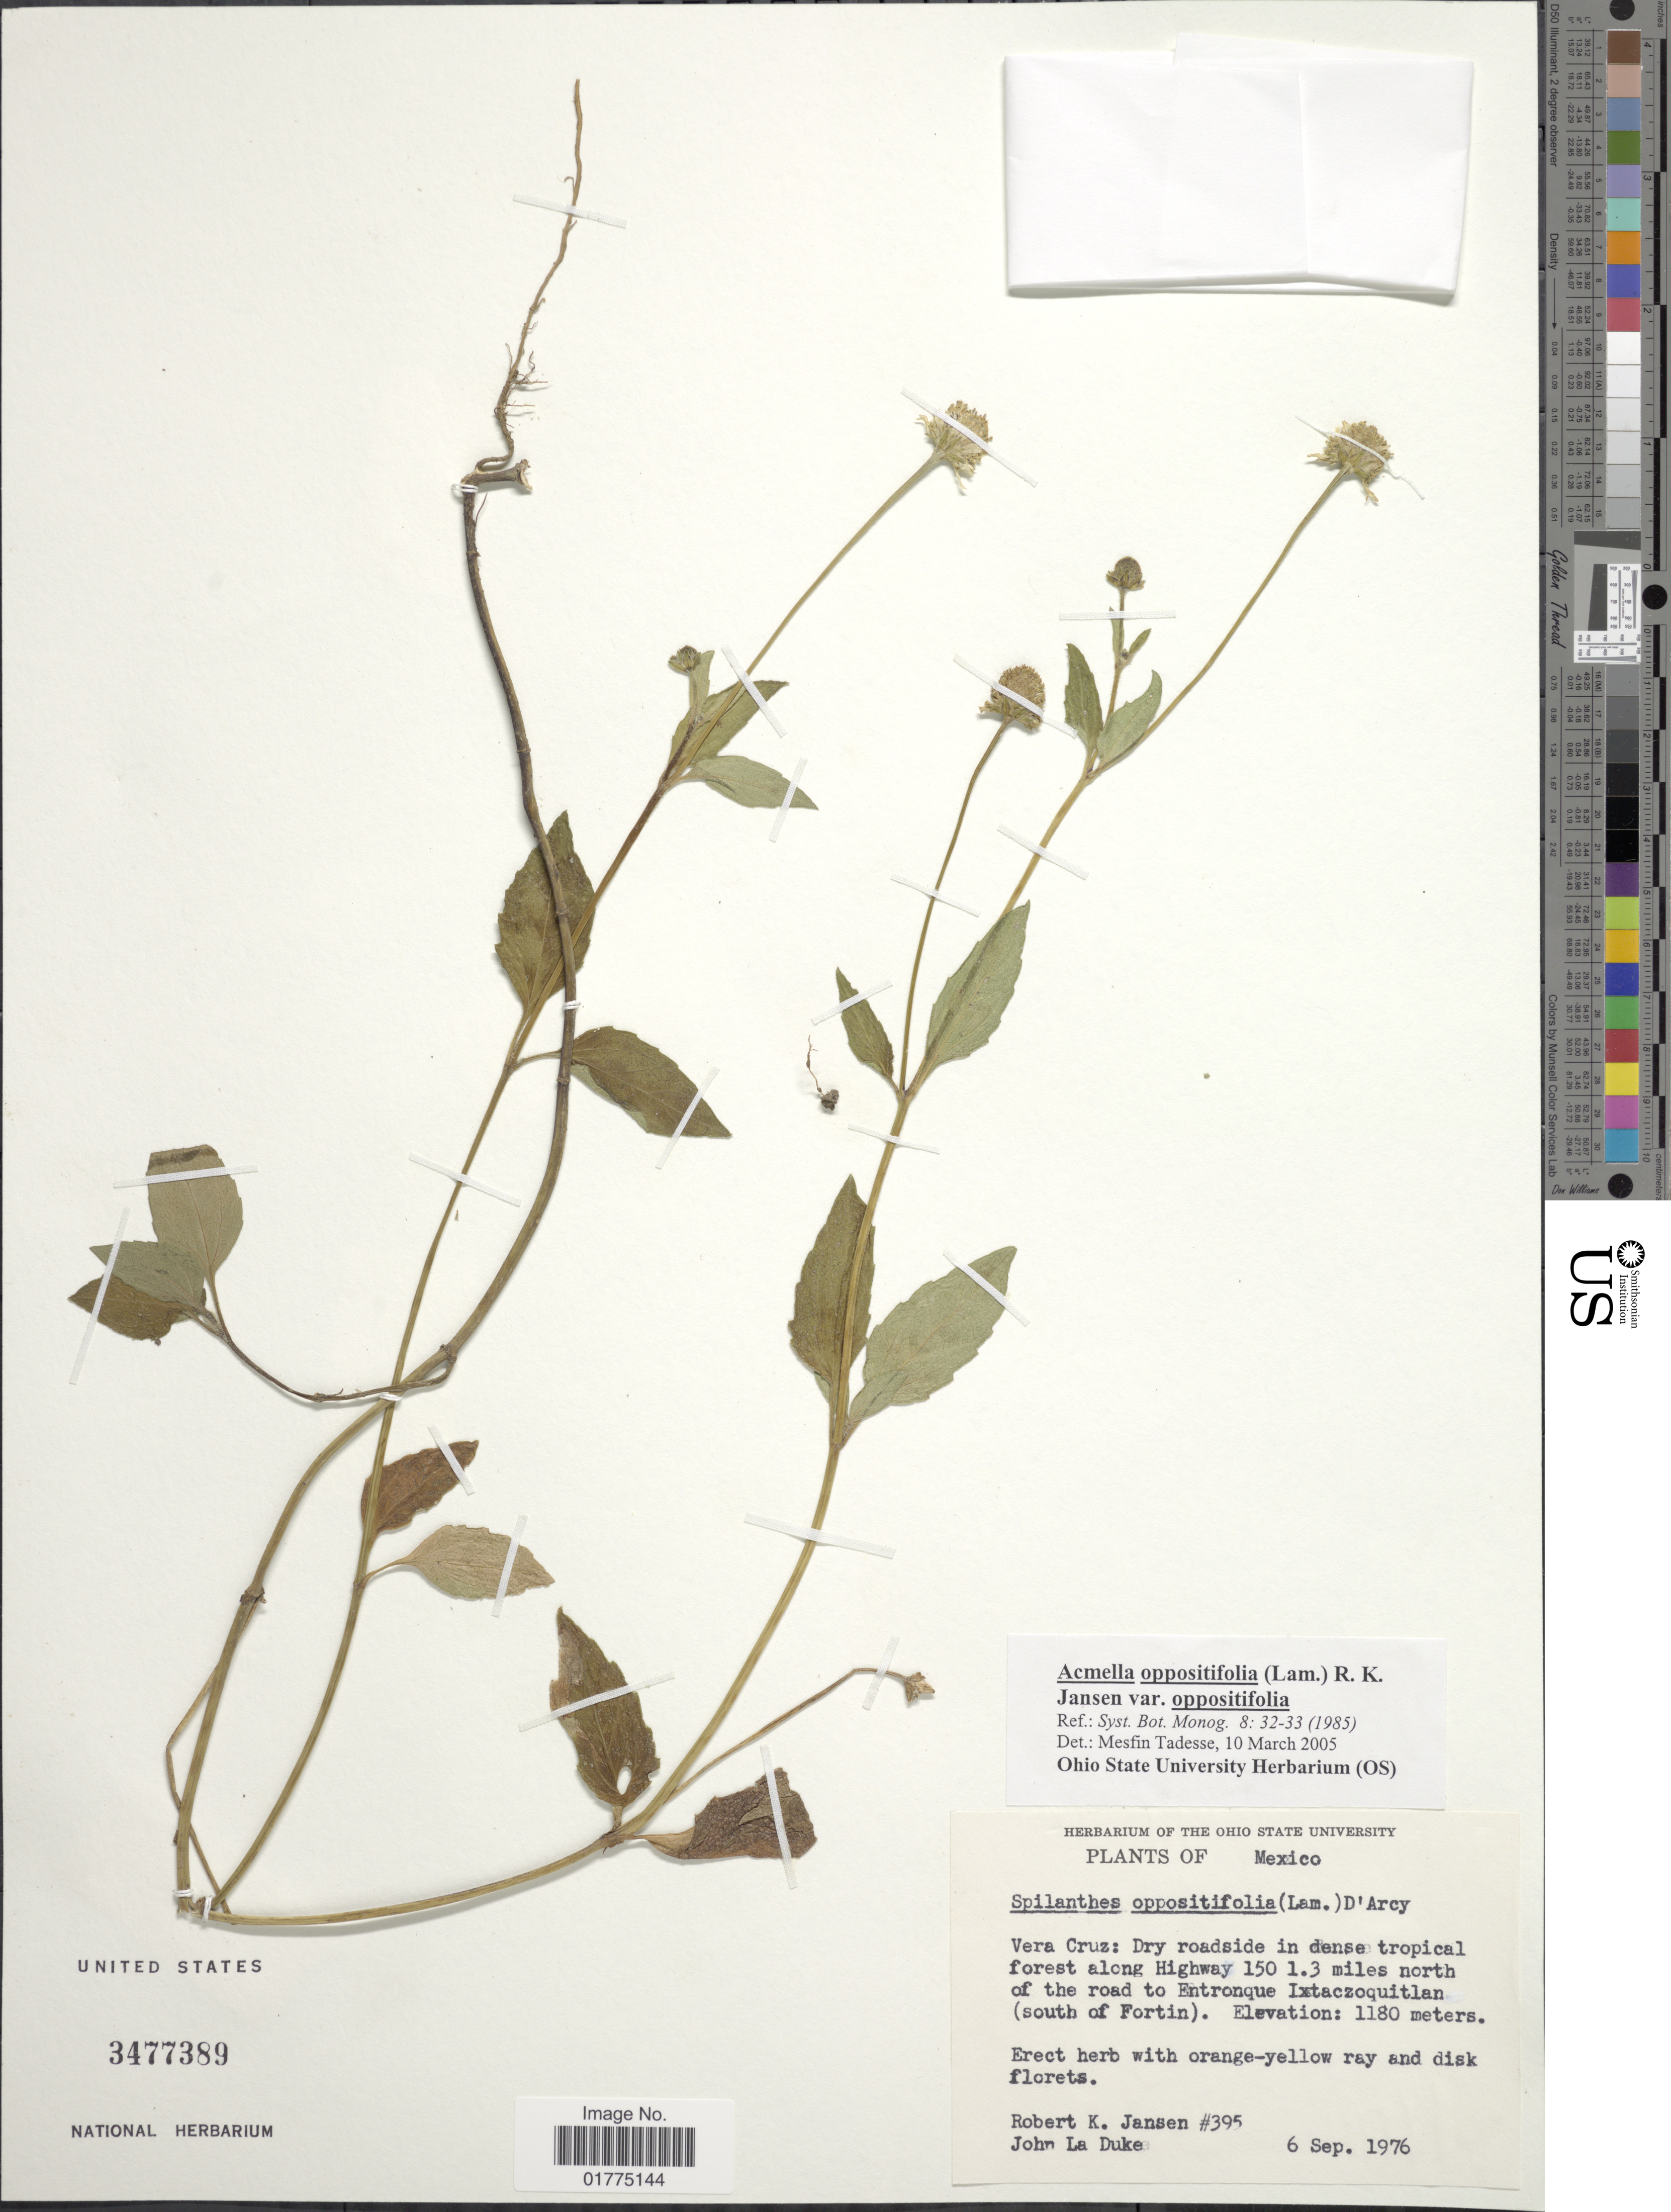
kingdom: Plantae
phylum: Tracheophyta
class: Magnoliopsida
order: Asterales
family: Asteraceae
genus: Heliopsis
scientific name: Heliopsis buphthalmoides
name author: (Jacq.) Dunal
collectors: R. K. Jansen & J. La Duke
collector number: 395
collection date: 1976-09-06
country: Mexico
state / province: Veracruz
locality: Vera Cruz: Dry roadside in dense tropical forest along Highway 150 1.3 miles north of the road to Entronque Ixtaczoquitlan (south of Fortin)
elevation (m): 1180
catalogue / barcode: US 3477389